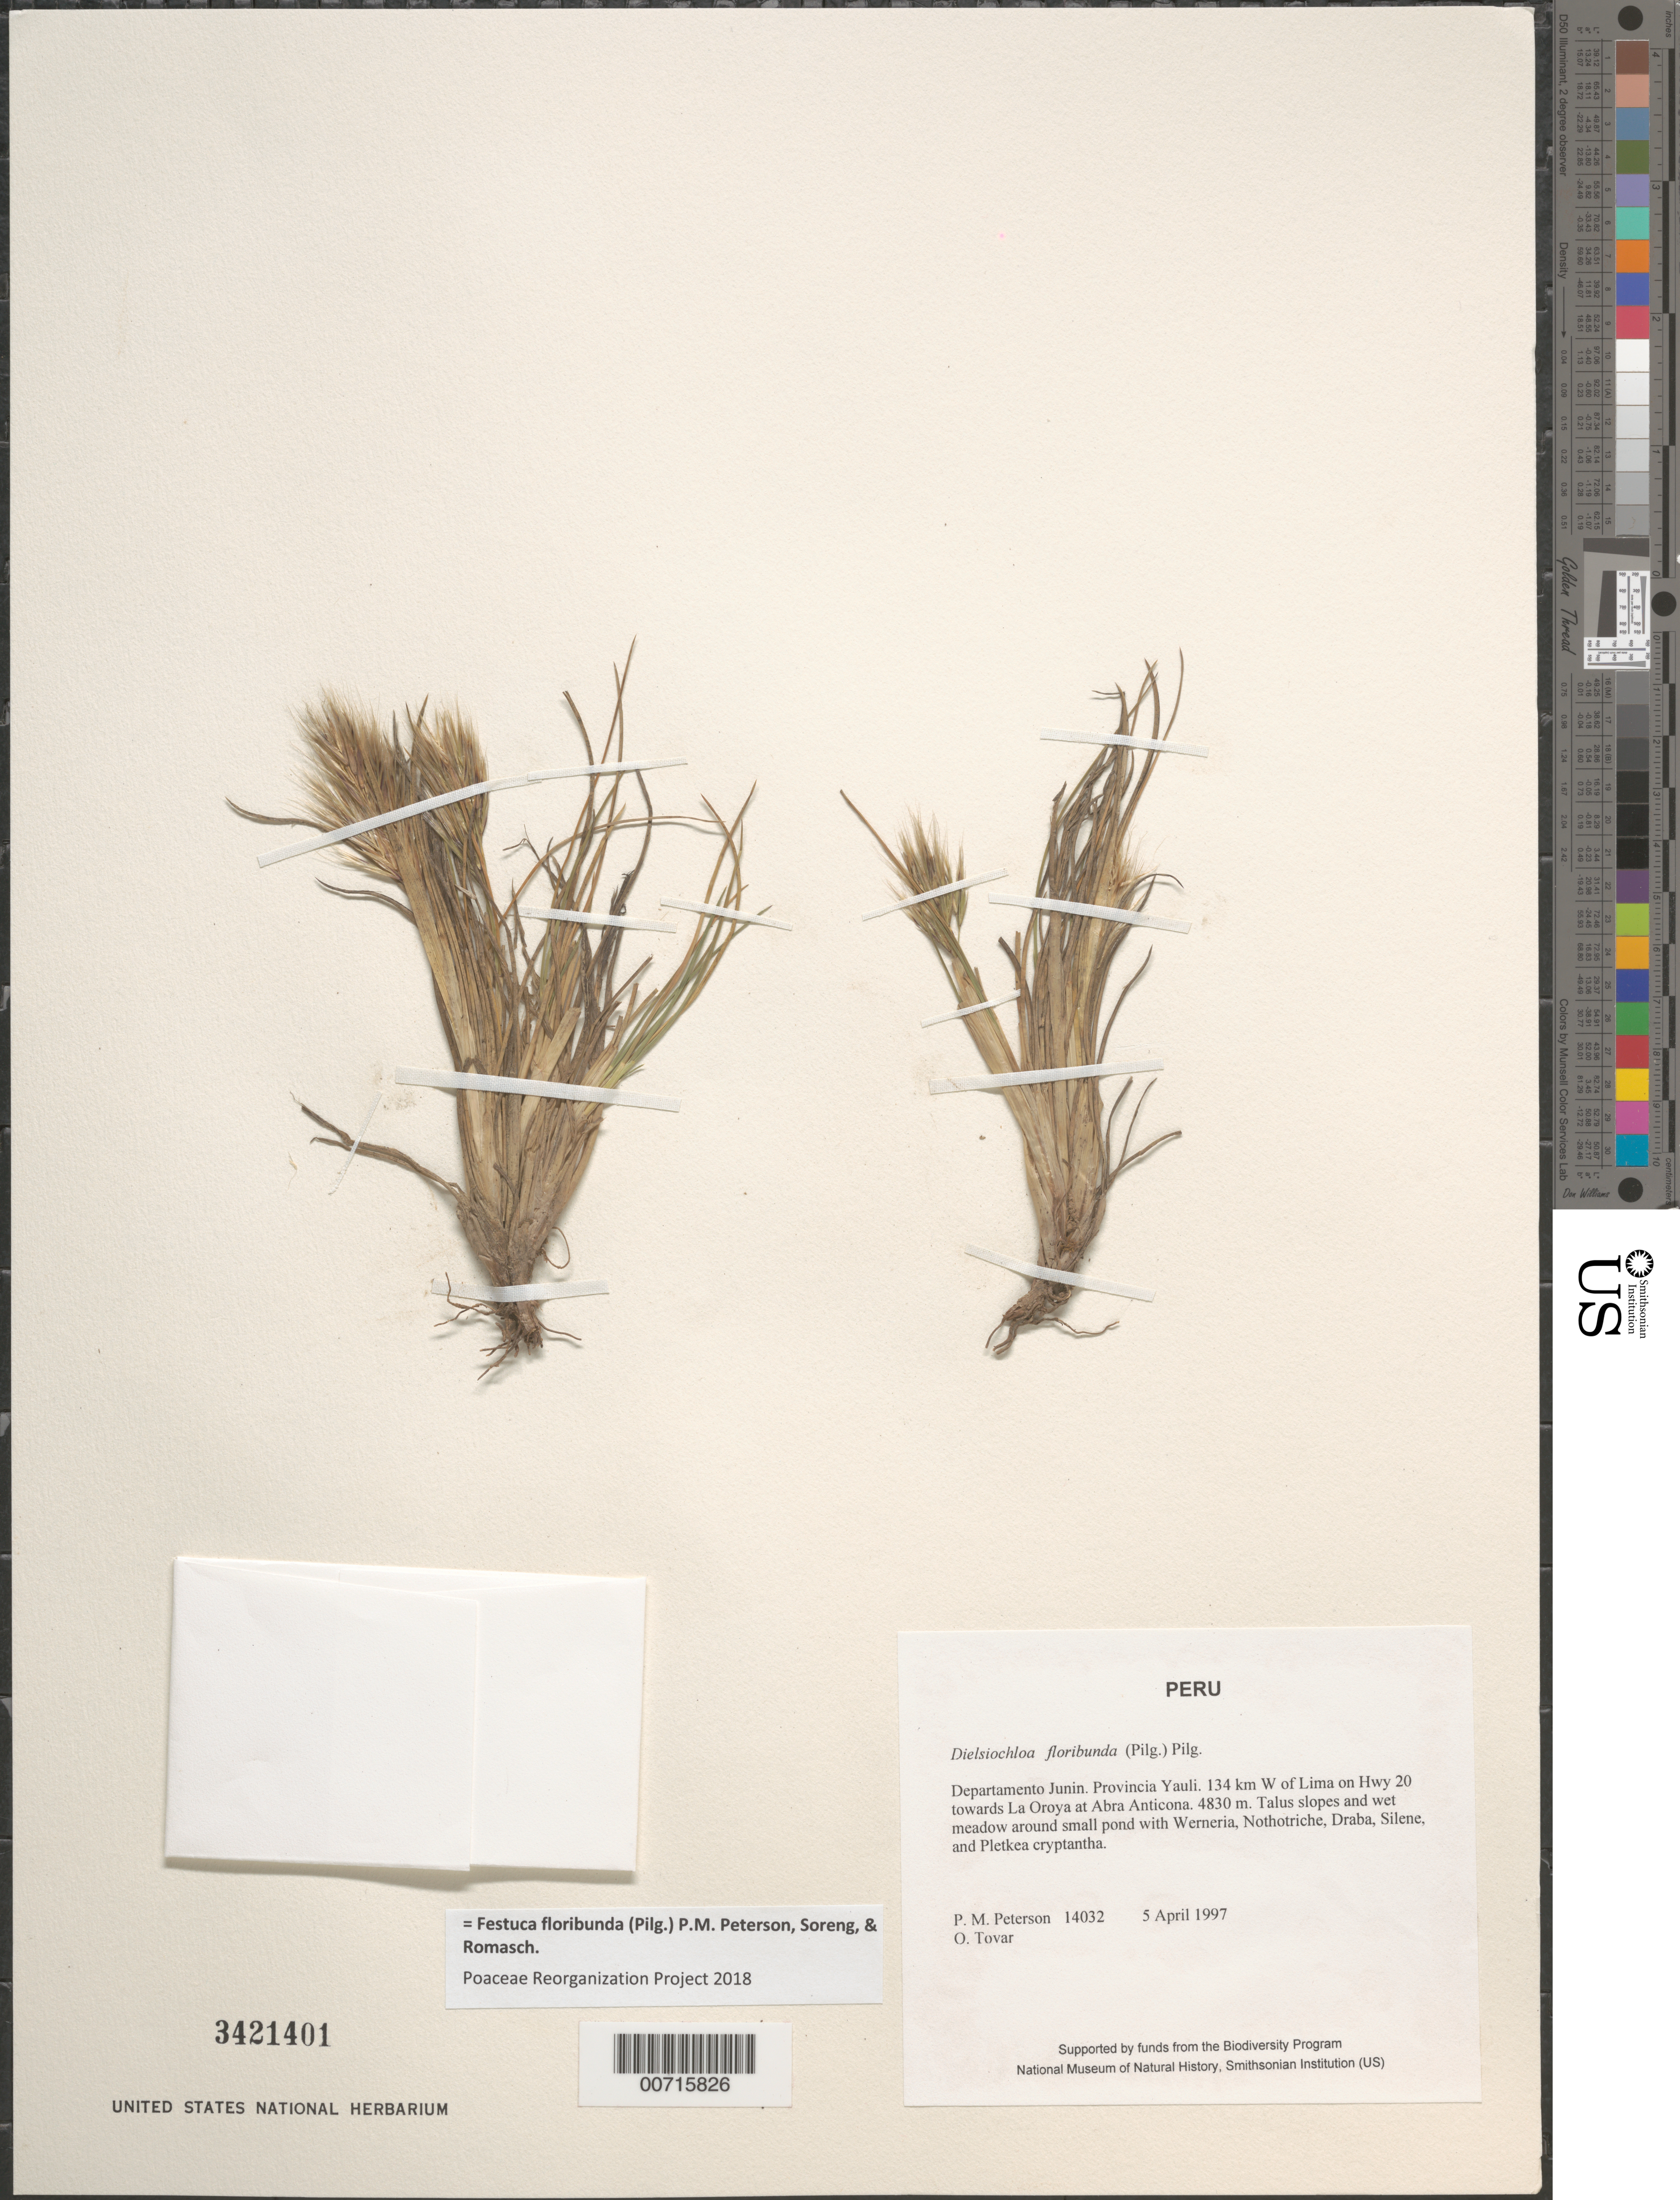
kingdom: Plantae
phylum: Tracheophyta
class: Liliopsida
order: Poales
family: Poaceae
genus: Festuca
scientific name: Festuca floribunda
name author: (Pilg.) P.M. Peterson et al.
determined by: Poaceae Reorganization Project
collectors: P. M. Peterson & Ó. Tovar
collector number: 14032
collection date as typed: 05 Apr 1997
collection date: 1997-04-05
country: Peru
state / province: Junín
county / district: Yauli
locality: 134 km W of Lima on Hwy 20 towards La Oroya at Abra Anticona.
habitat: Talus slopes and wet meadow around small pond with Werneria, Nothotriche, Draba, Silene, and Pletkea cryptantha.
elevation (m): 4830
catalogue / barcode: US 3421401